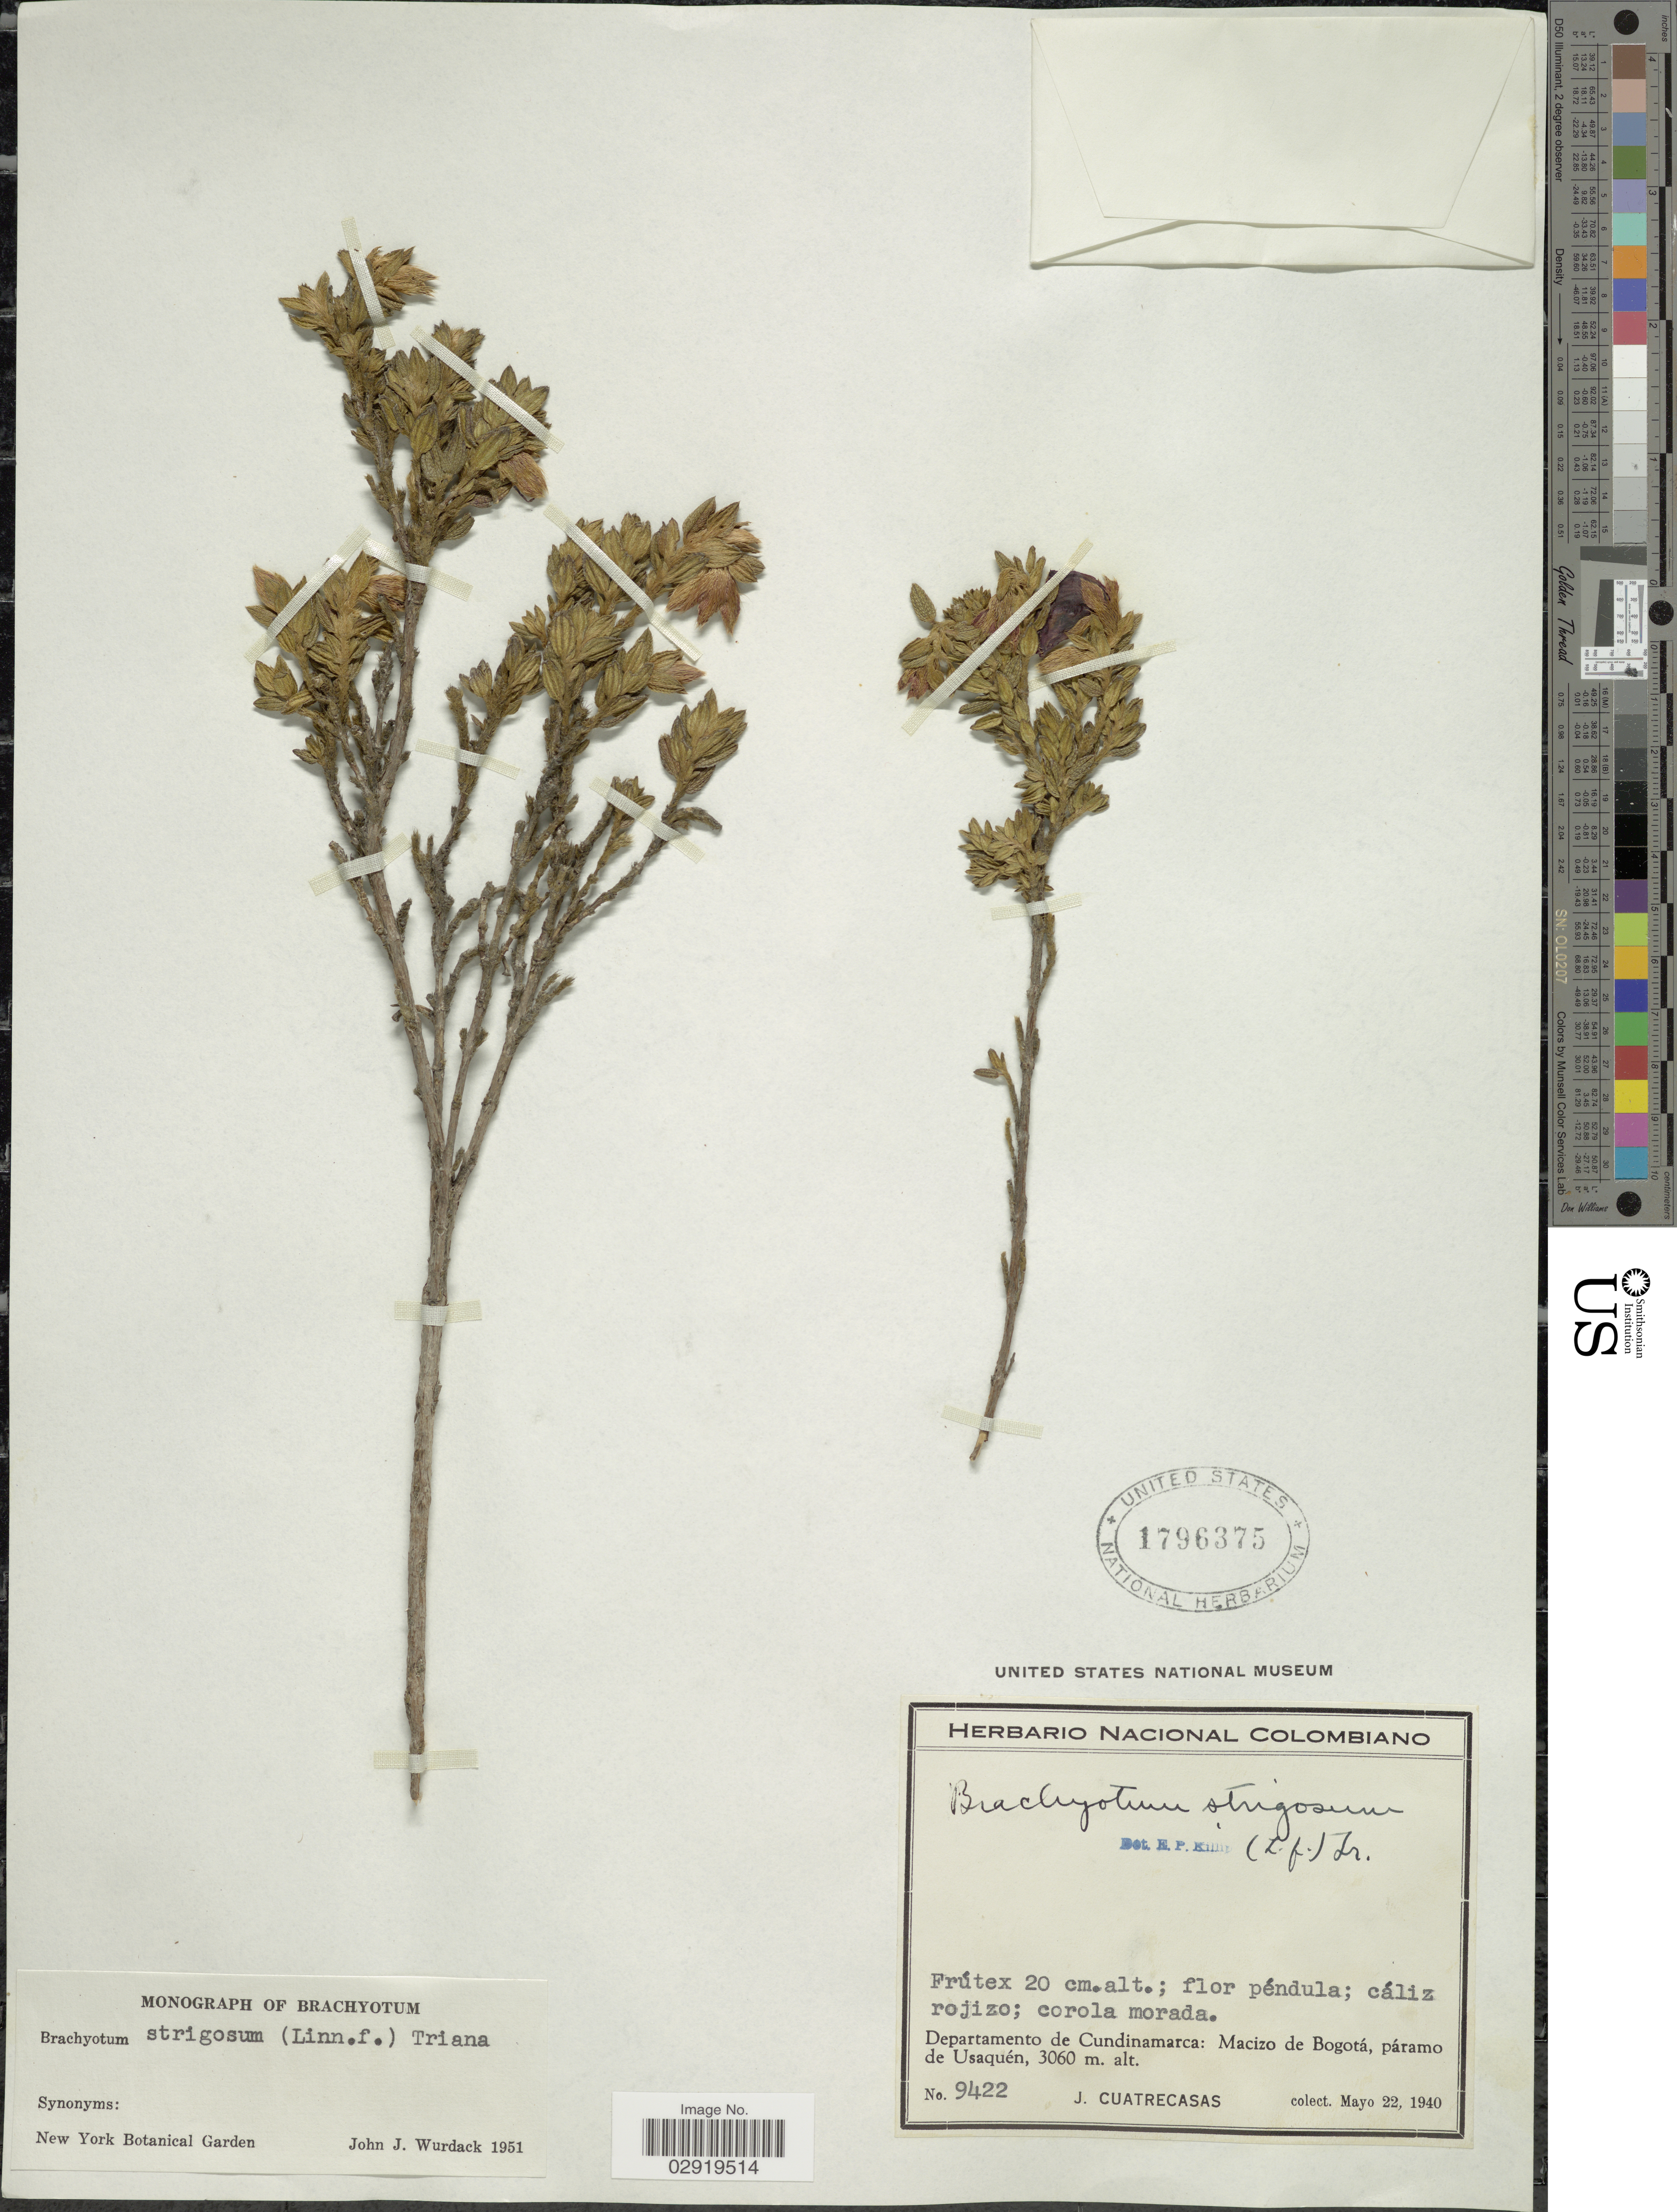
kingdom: Plantae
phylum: Tracheophyta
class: Magnoliopsida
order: Myrtales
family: Melastomataceae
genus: Brachyotum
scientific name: Brachyotum strigosum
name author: (L. f.) Triana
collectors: J. Cuatrecasas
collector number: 9422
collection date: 1940-05-22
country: Colombia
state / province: Cundinamarca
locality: Departamento de Cundinamarca: Macizo de Bogotá, páramo de Usaquén.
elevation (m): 3060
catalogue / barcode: US 1796375